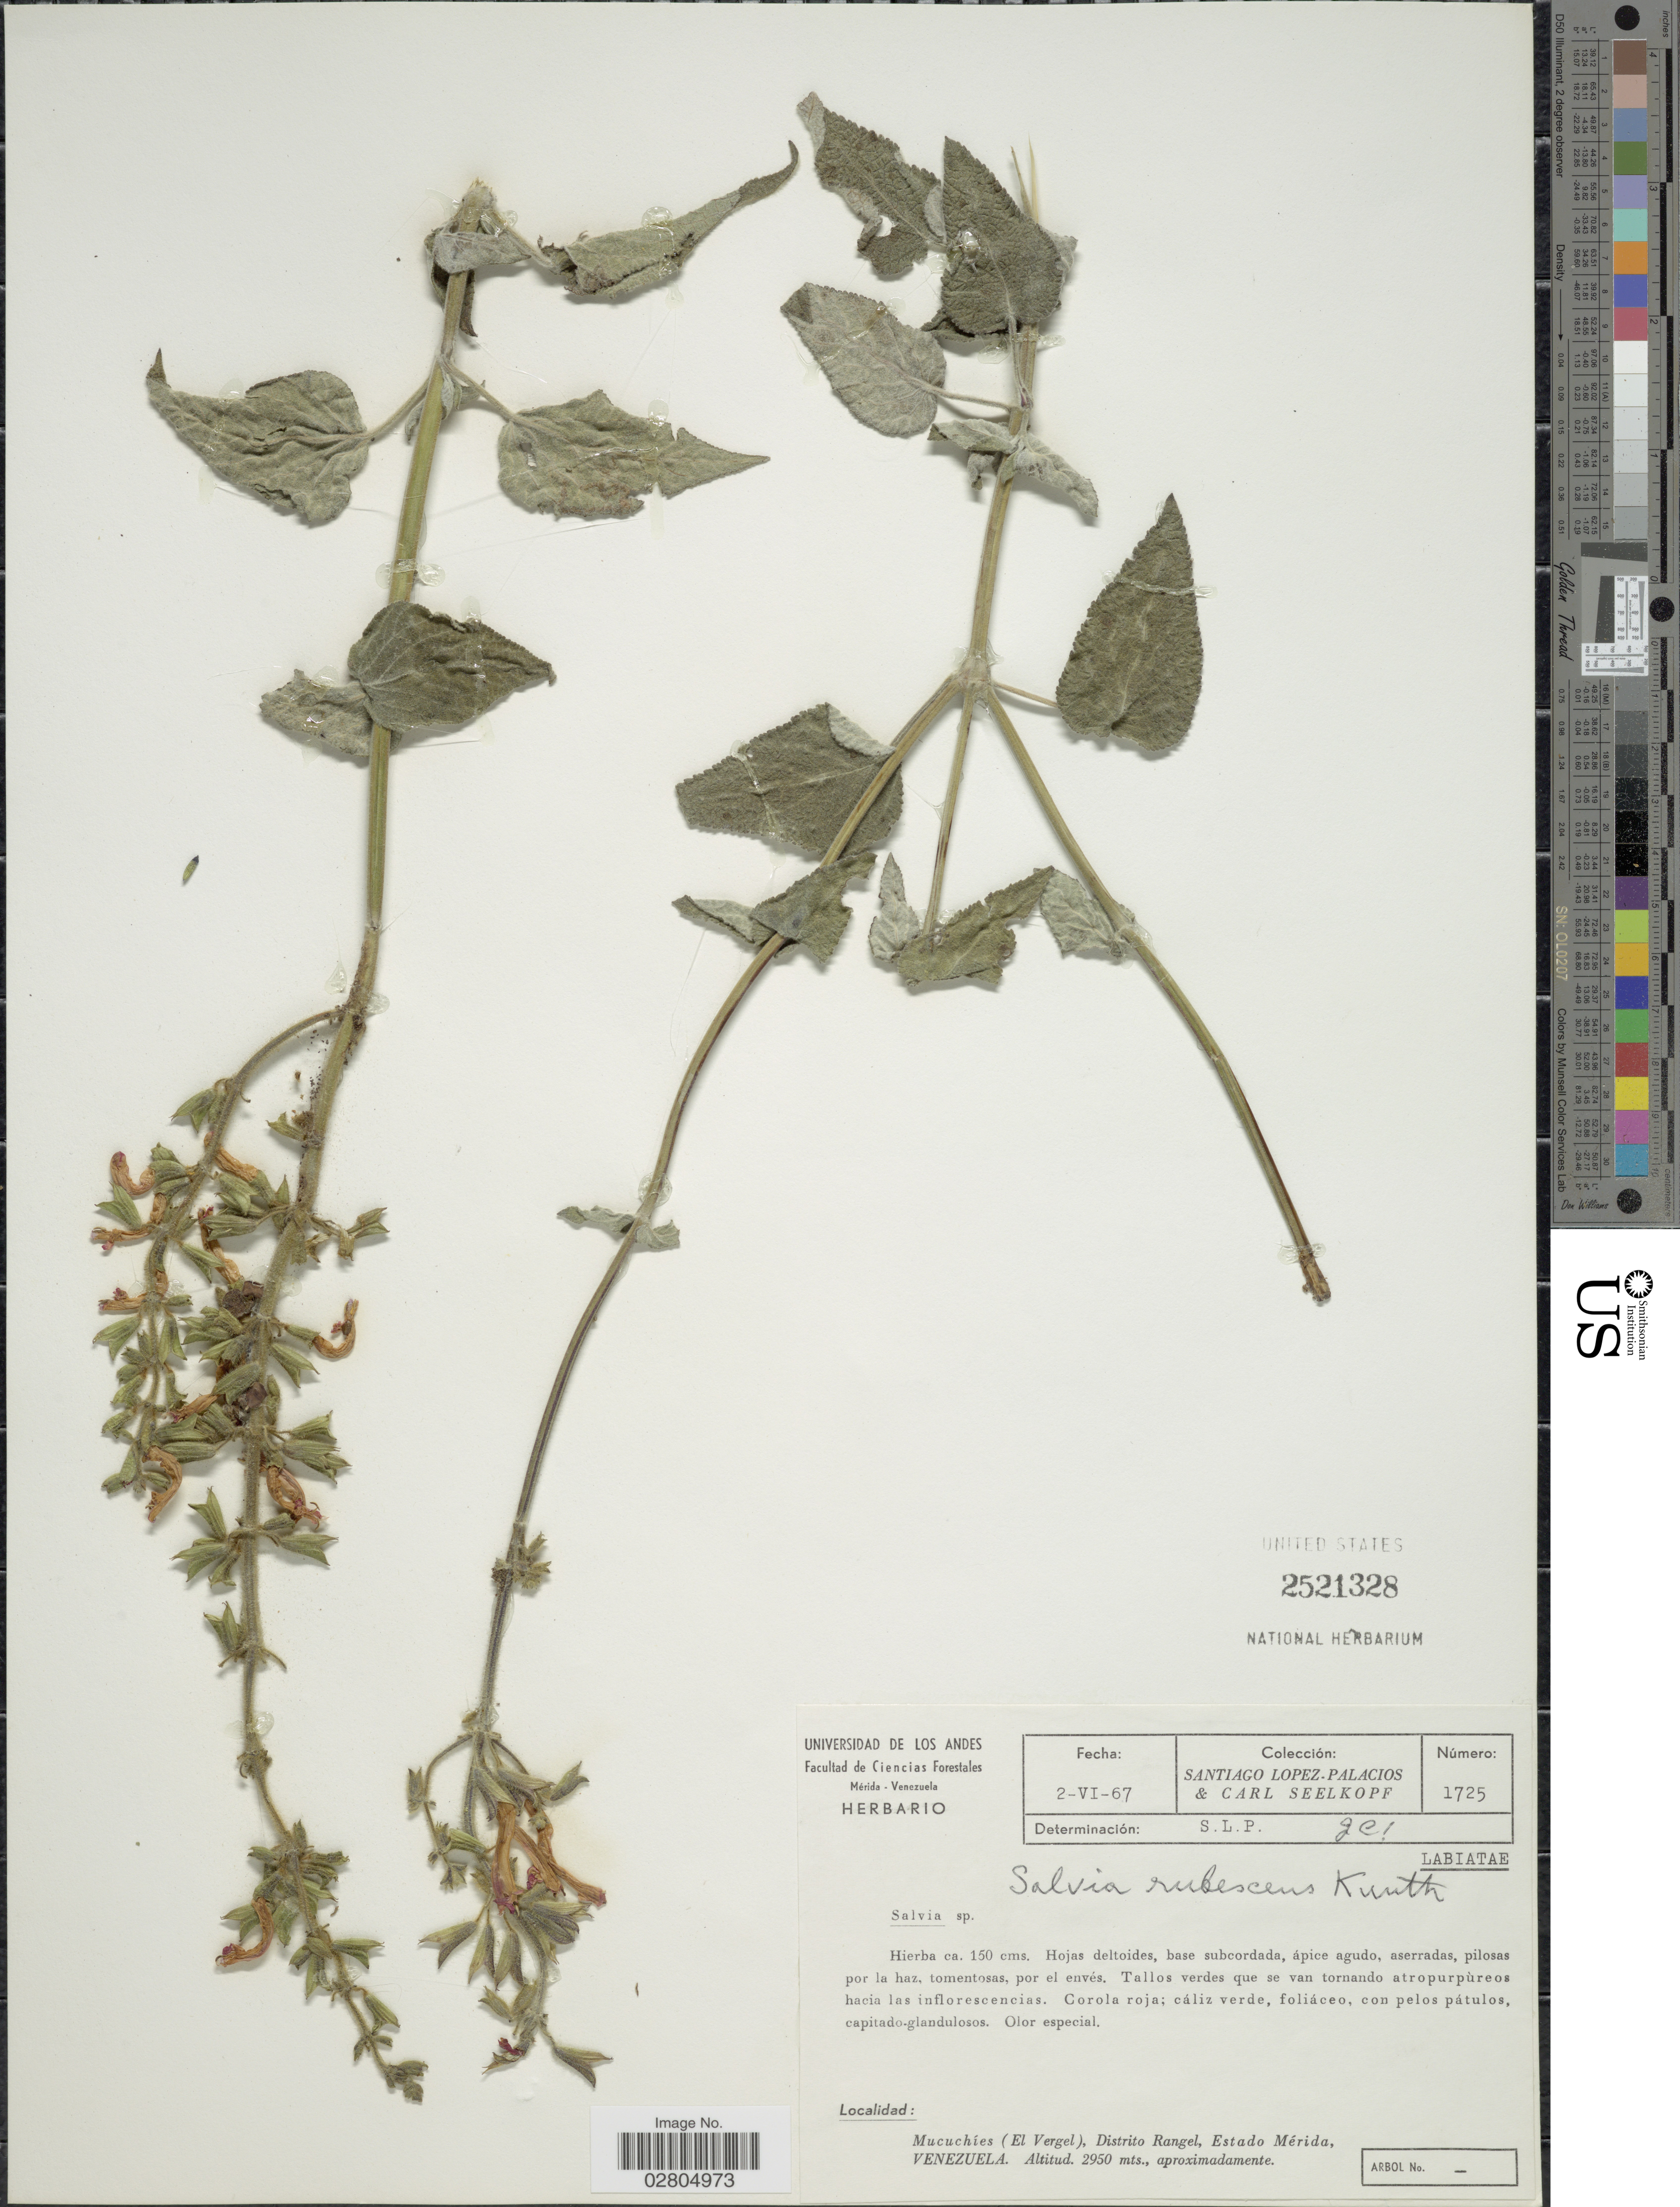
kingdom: Plantae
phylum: Tracheophyta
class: Magnoliopsida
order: Lamiales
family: Lamiaceae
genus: Salvia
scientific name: Salvia rubescens subsp. truxillensis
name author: (Briq.) J.R.I. Wood & Harley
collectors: S. López-Palacios & C. Seelkopf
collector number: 1725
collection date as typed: Transcribed d/m/y: 2/6/67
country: Venezuela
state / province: Mérida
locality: Mucuchíes (El Vergel), Distrito Rangel.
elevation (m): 2950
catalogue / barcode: US 2521328